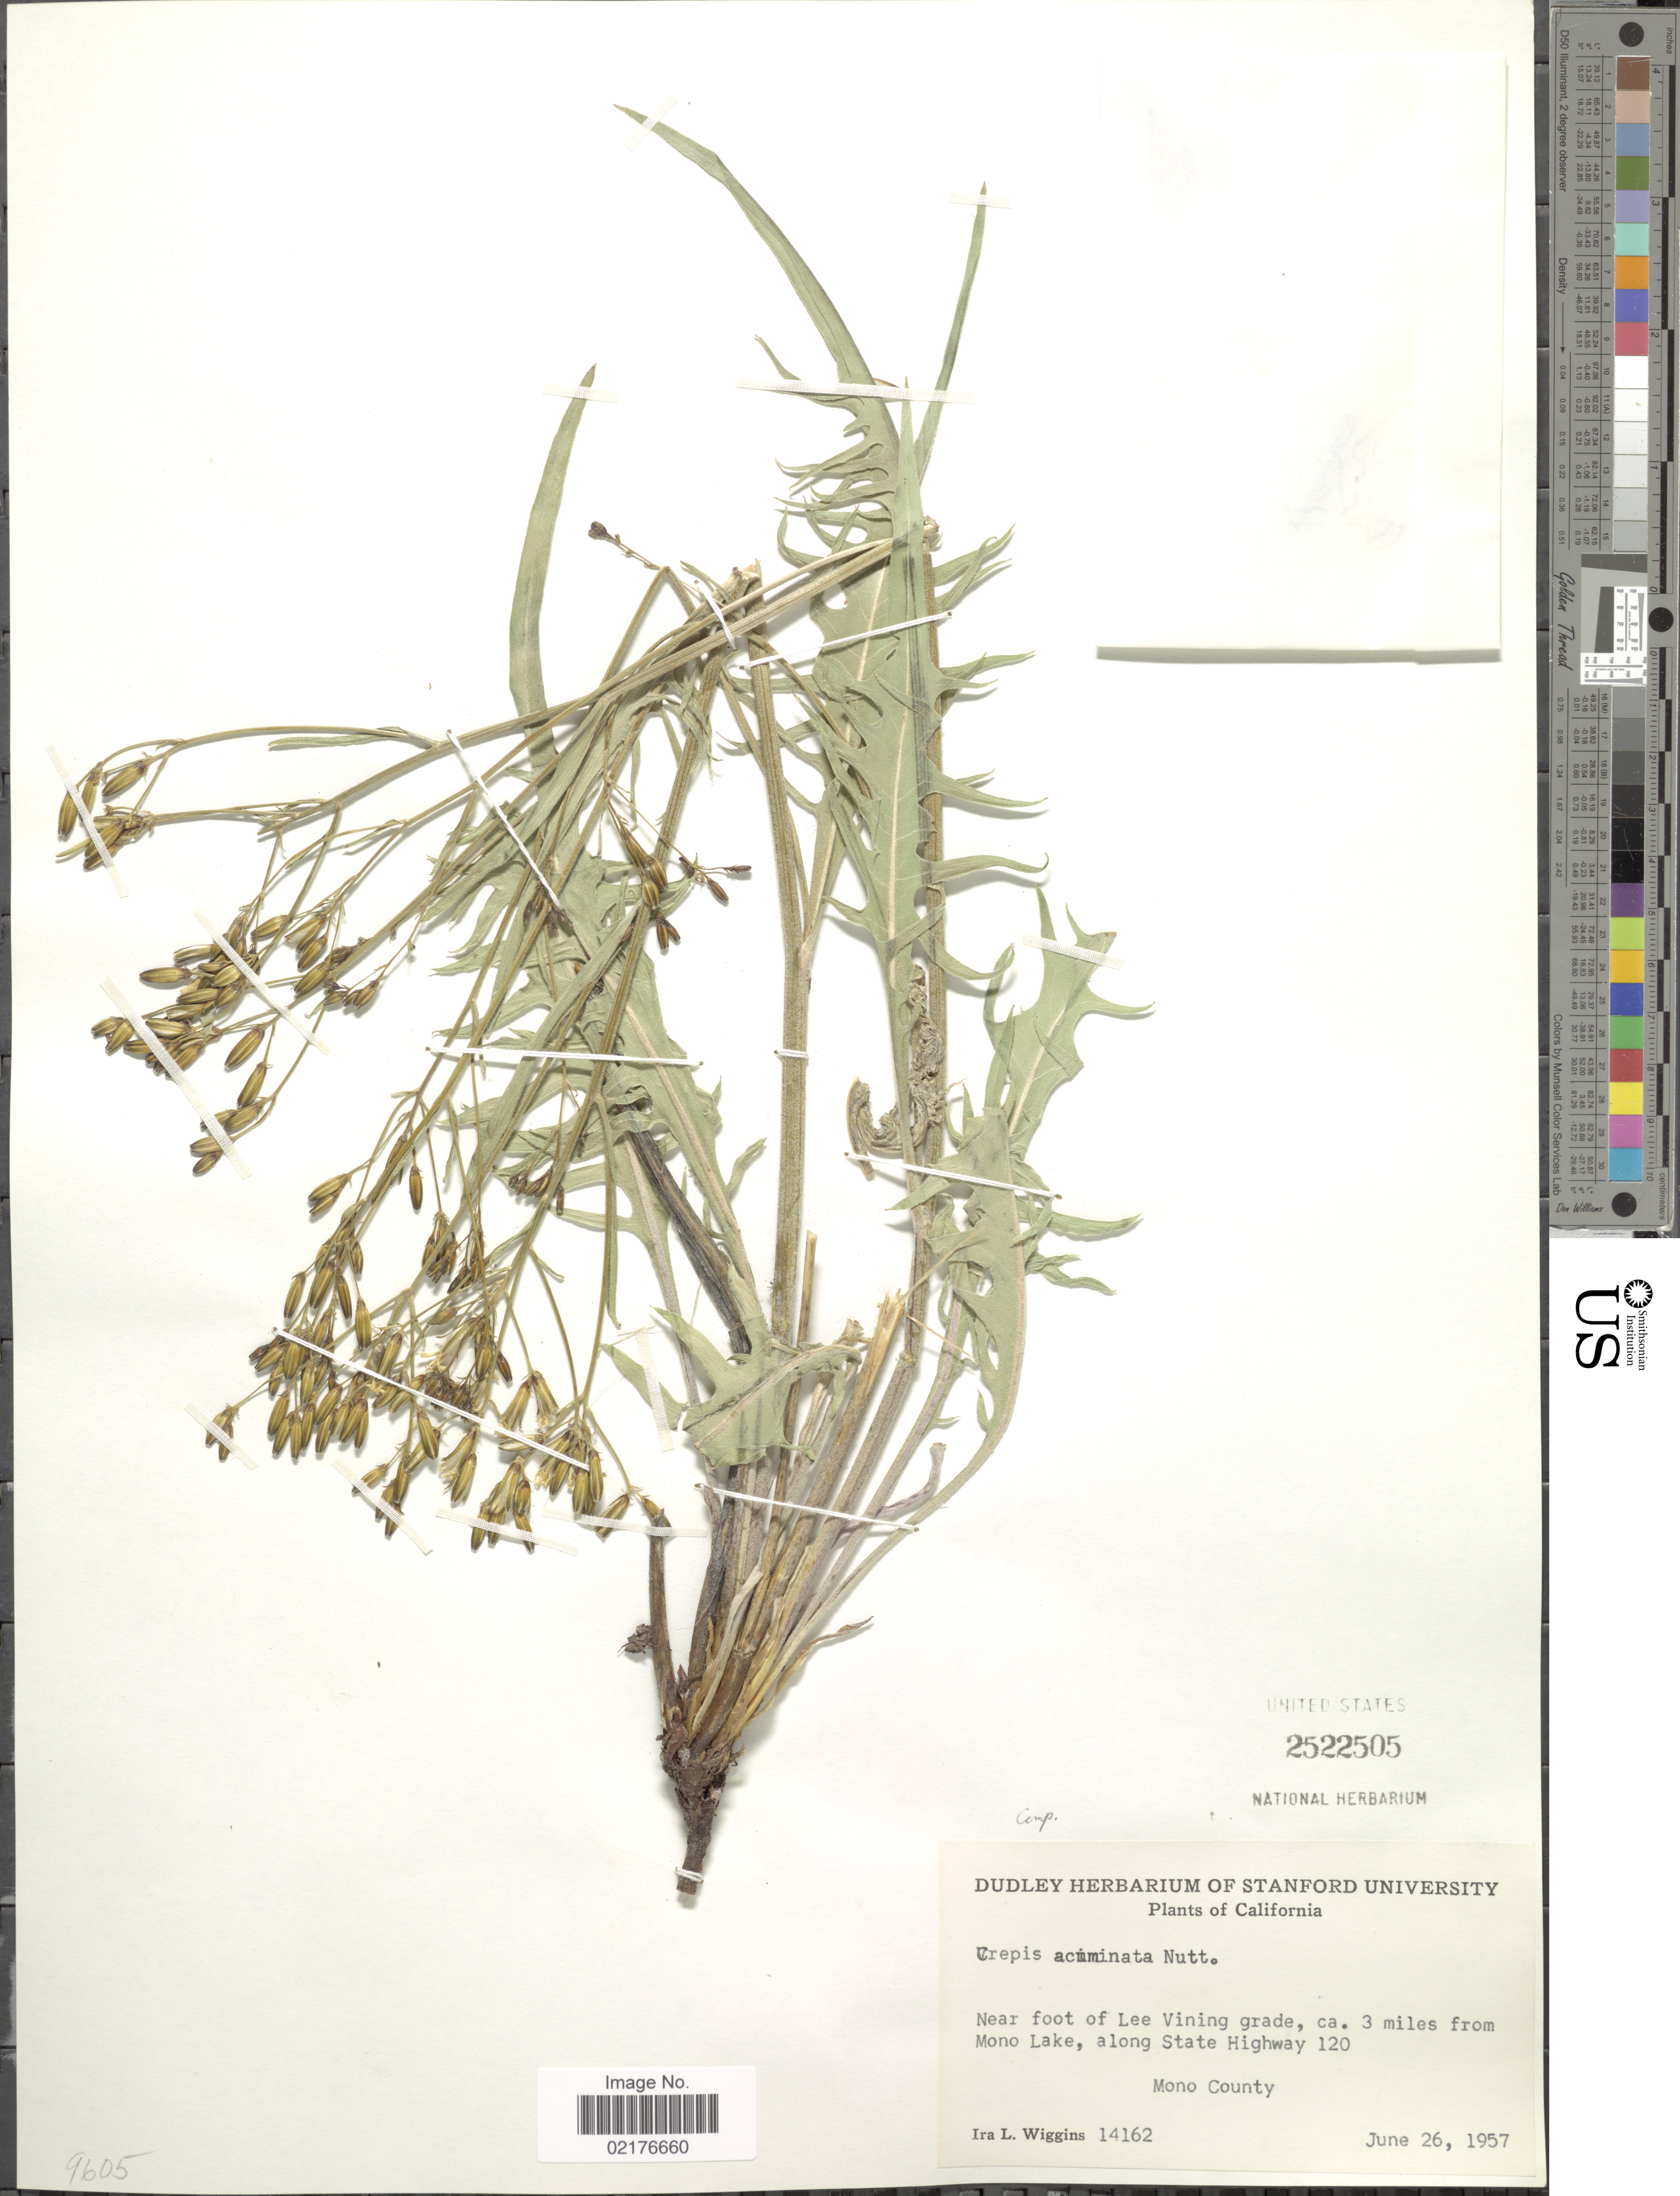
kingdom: Plantae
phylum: Tracheophyta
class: Magnoliopsida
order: Asterales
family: Asteraceae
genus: Crepis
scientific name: Crepis acuminata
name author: Nutt.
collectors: I. L. Wiggins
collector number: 14162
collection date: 1957-06-26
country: United States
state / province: California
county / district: Mono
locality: Near foot of Lee Vining grade, 3 miles from Mono Lake, along State Highway 120, Mono County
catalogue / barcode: US 2522505